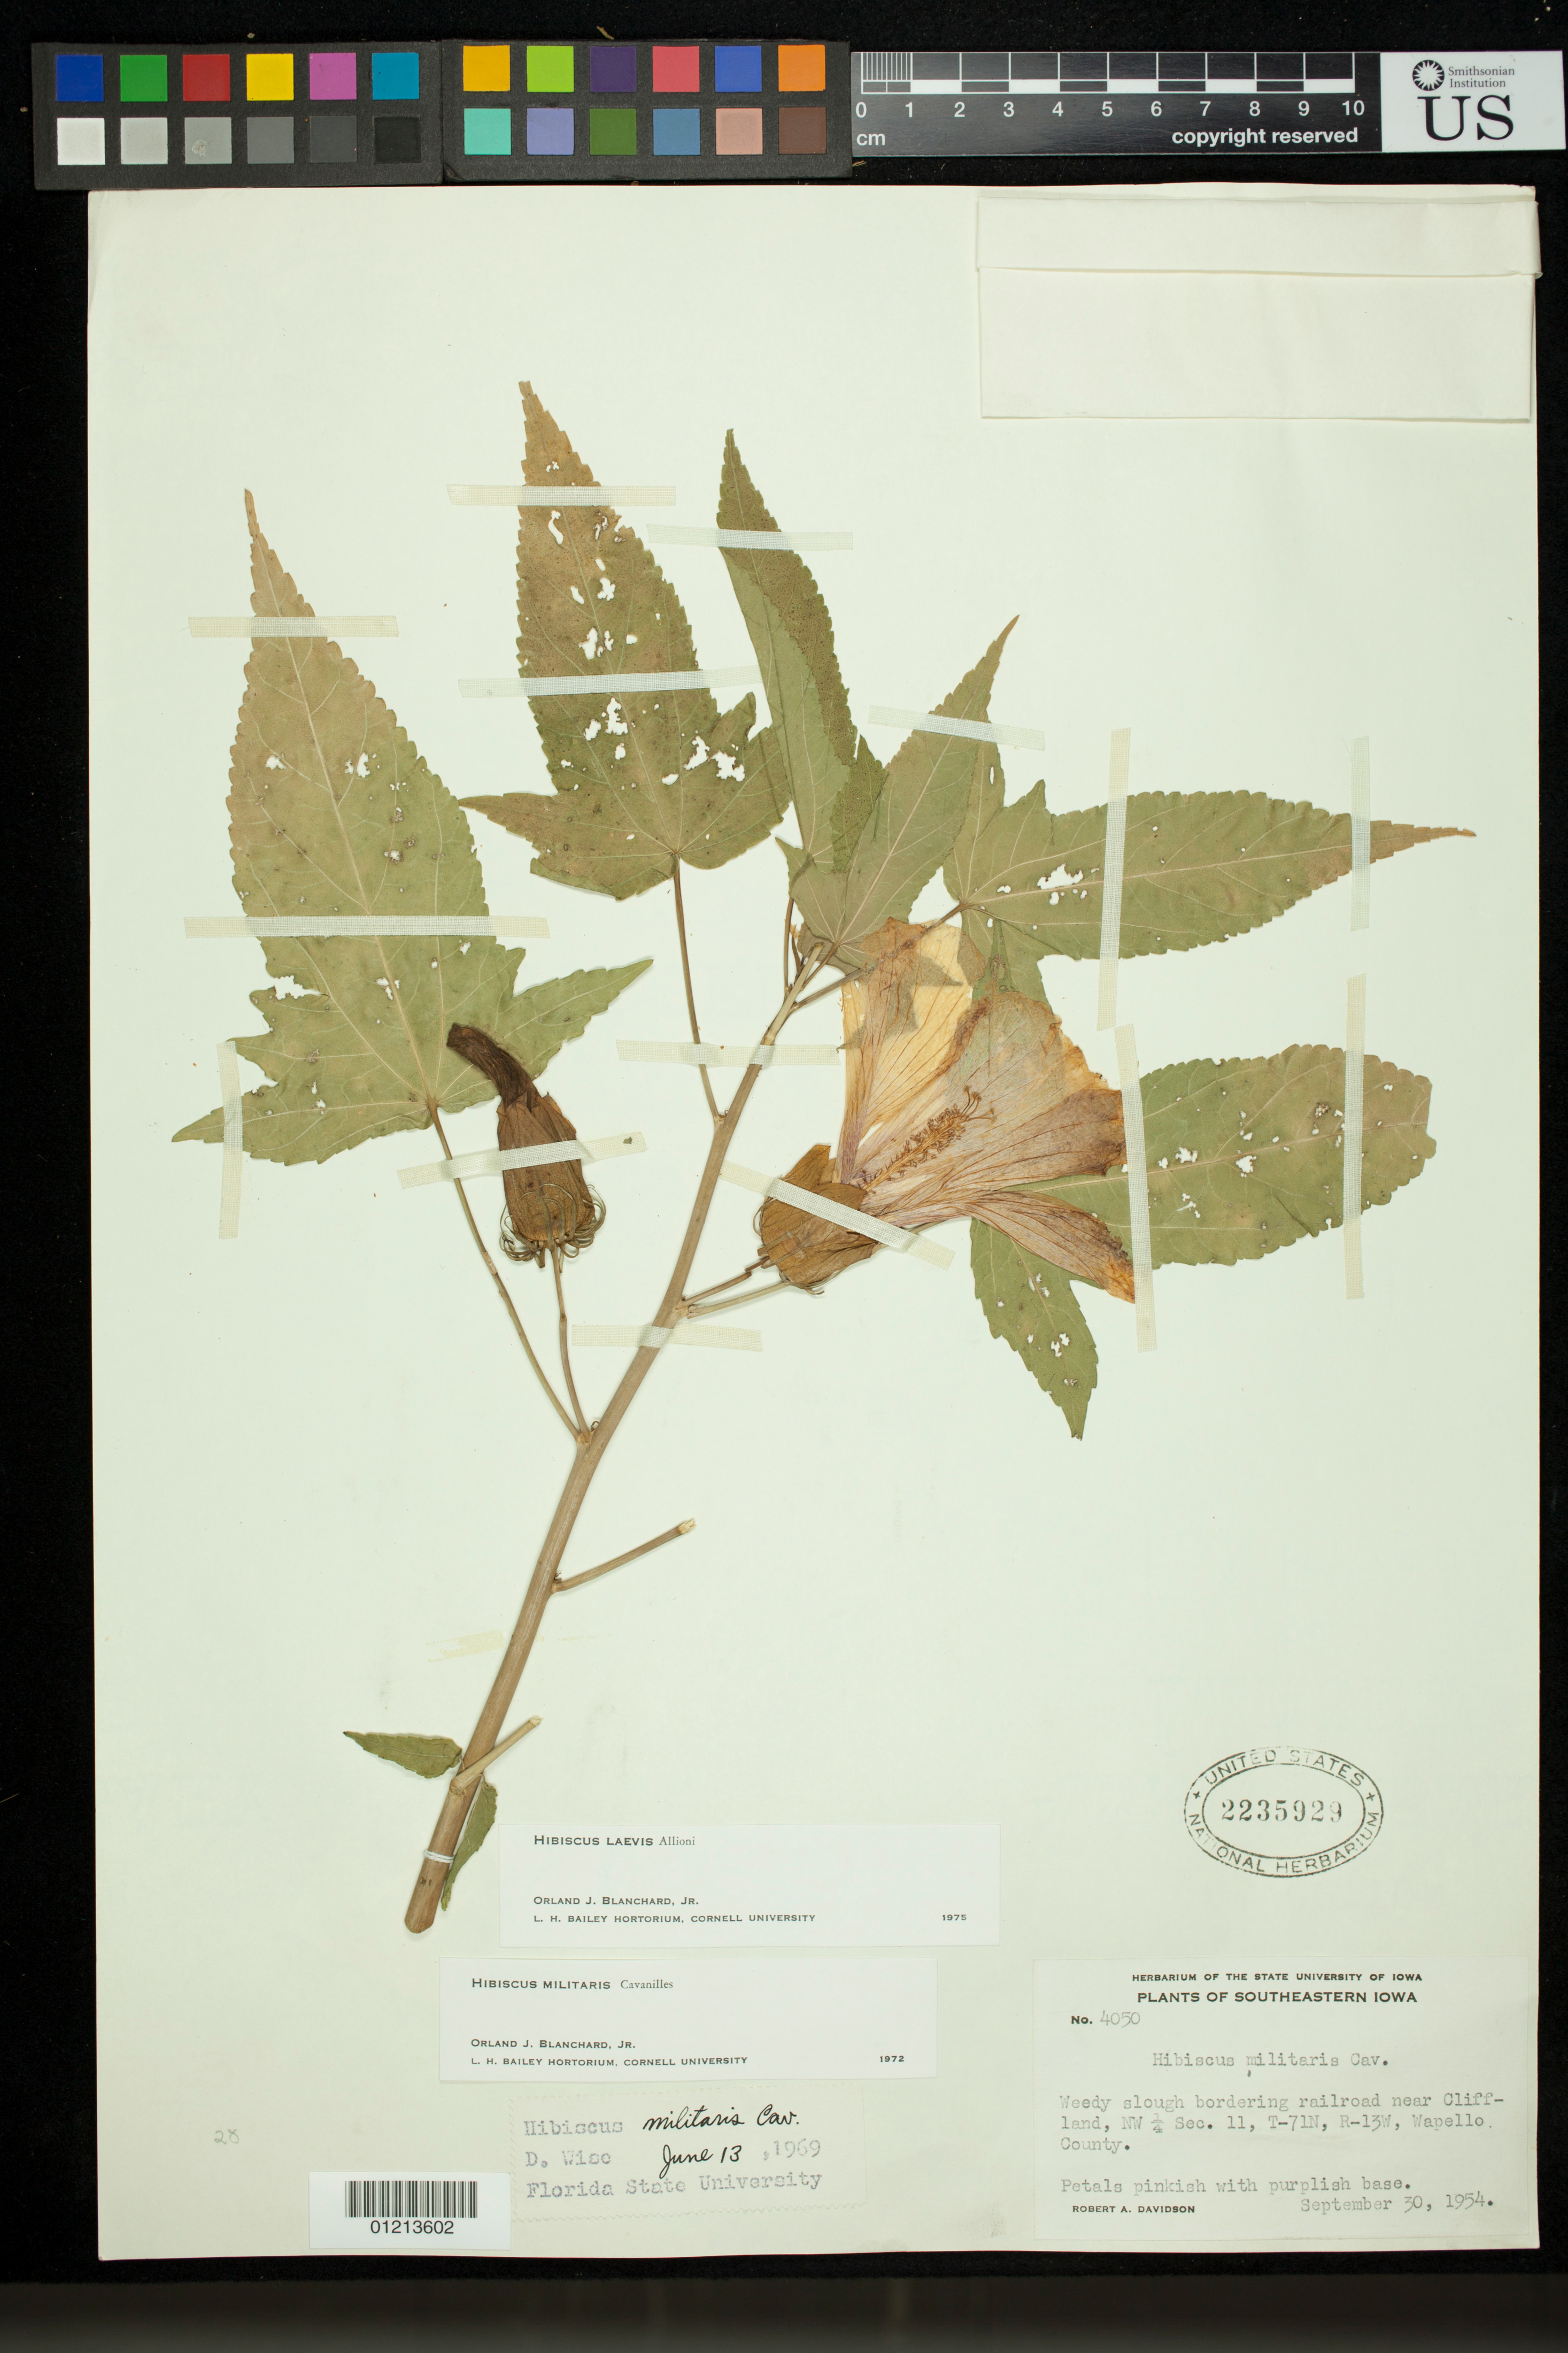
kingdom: Plantae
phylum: Tracheophyta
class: Magnoliopsida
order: Malvales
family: Malvaceae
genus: Hibiscus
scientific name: Hibiscus laevis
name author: All.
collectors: R. A. Davidson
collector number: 4050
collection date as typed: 30 Sep 1954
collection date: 1954-09-30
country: United States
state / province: Iowa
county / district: Wapello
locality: Weedy slough bordering railroad near Cliffland, NW ¼ Sec. 11, T-71N, R-13W, Wapello County.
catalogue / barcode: US 2235929